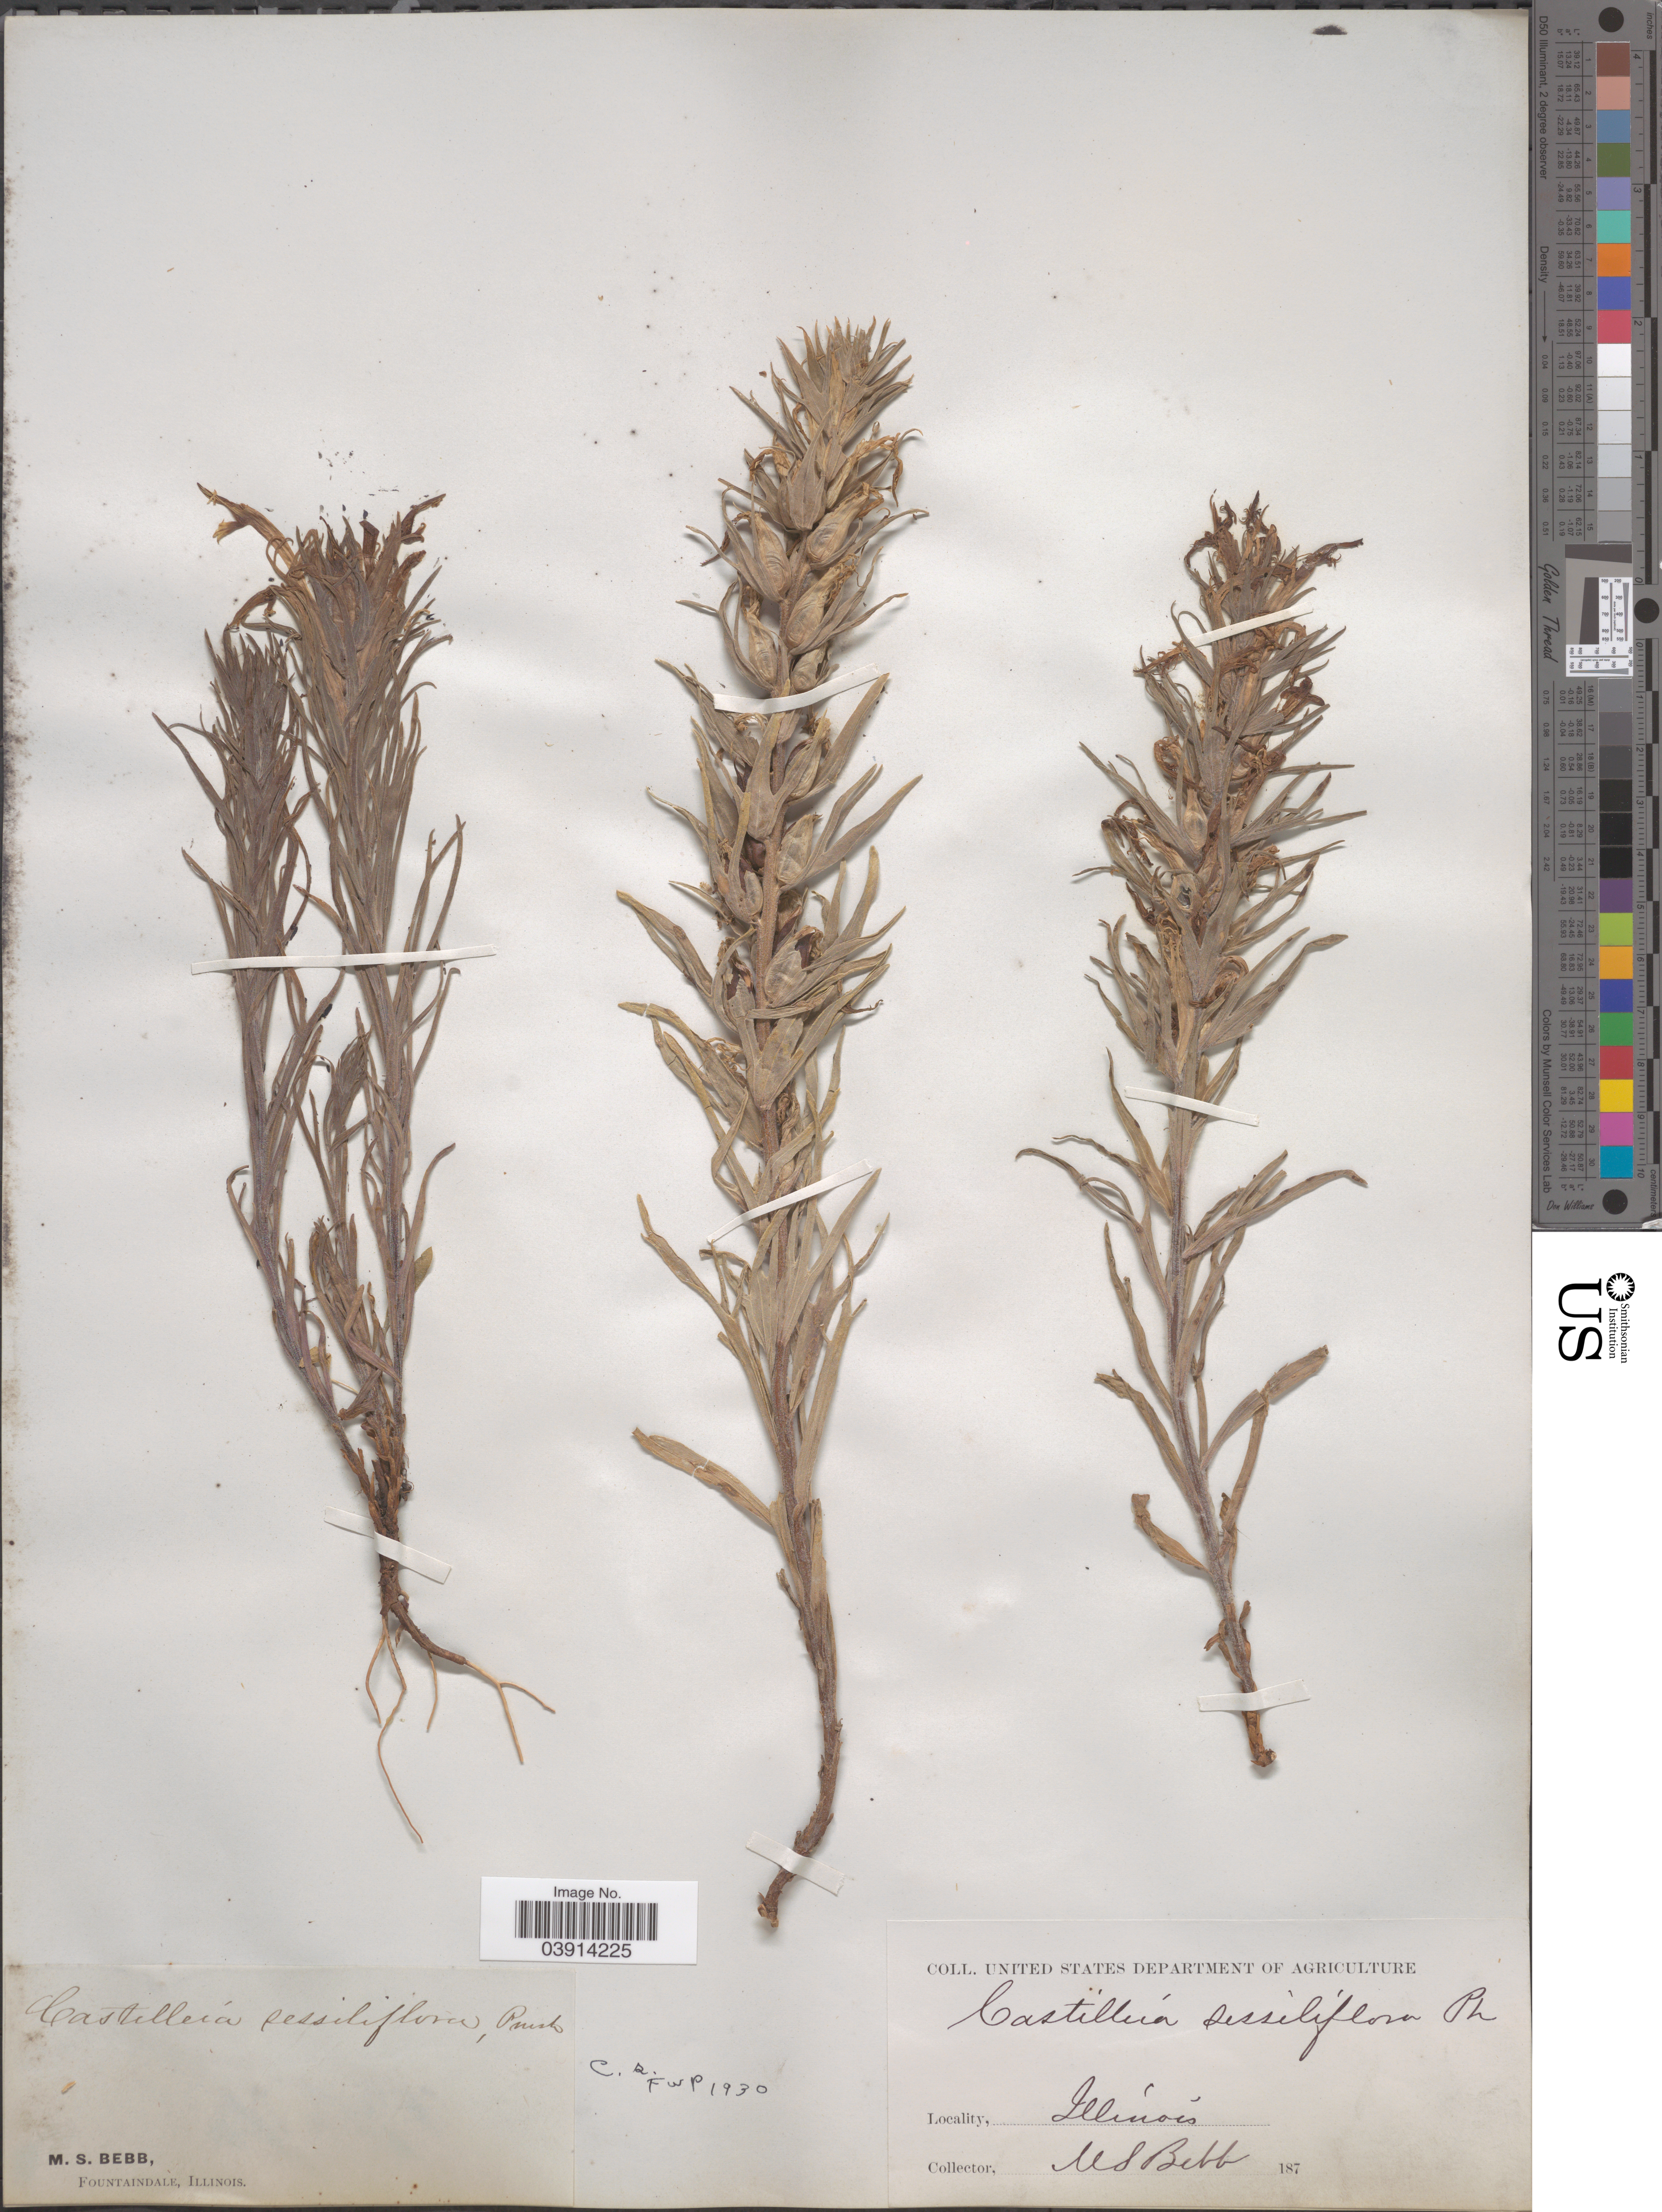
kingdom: Plantae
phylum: Tracheophyta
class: Magnoliopsida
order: Lamiales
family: Orobanchaceae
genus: Castilleja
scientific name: Castilleja sessiliflora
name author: Pursh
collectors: M. Bebb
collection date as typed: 187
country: United States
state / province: Illinois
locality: Fountaindale.